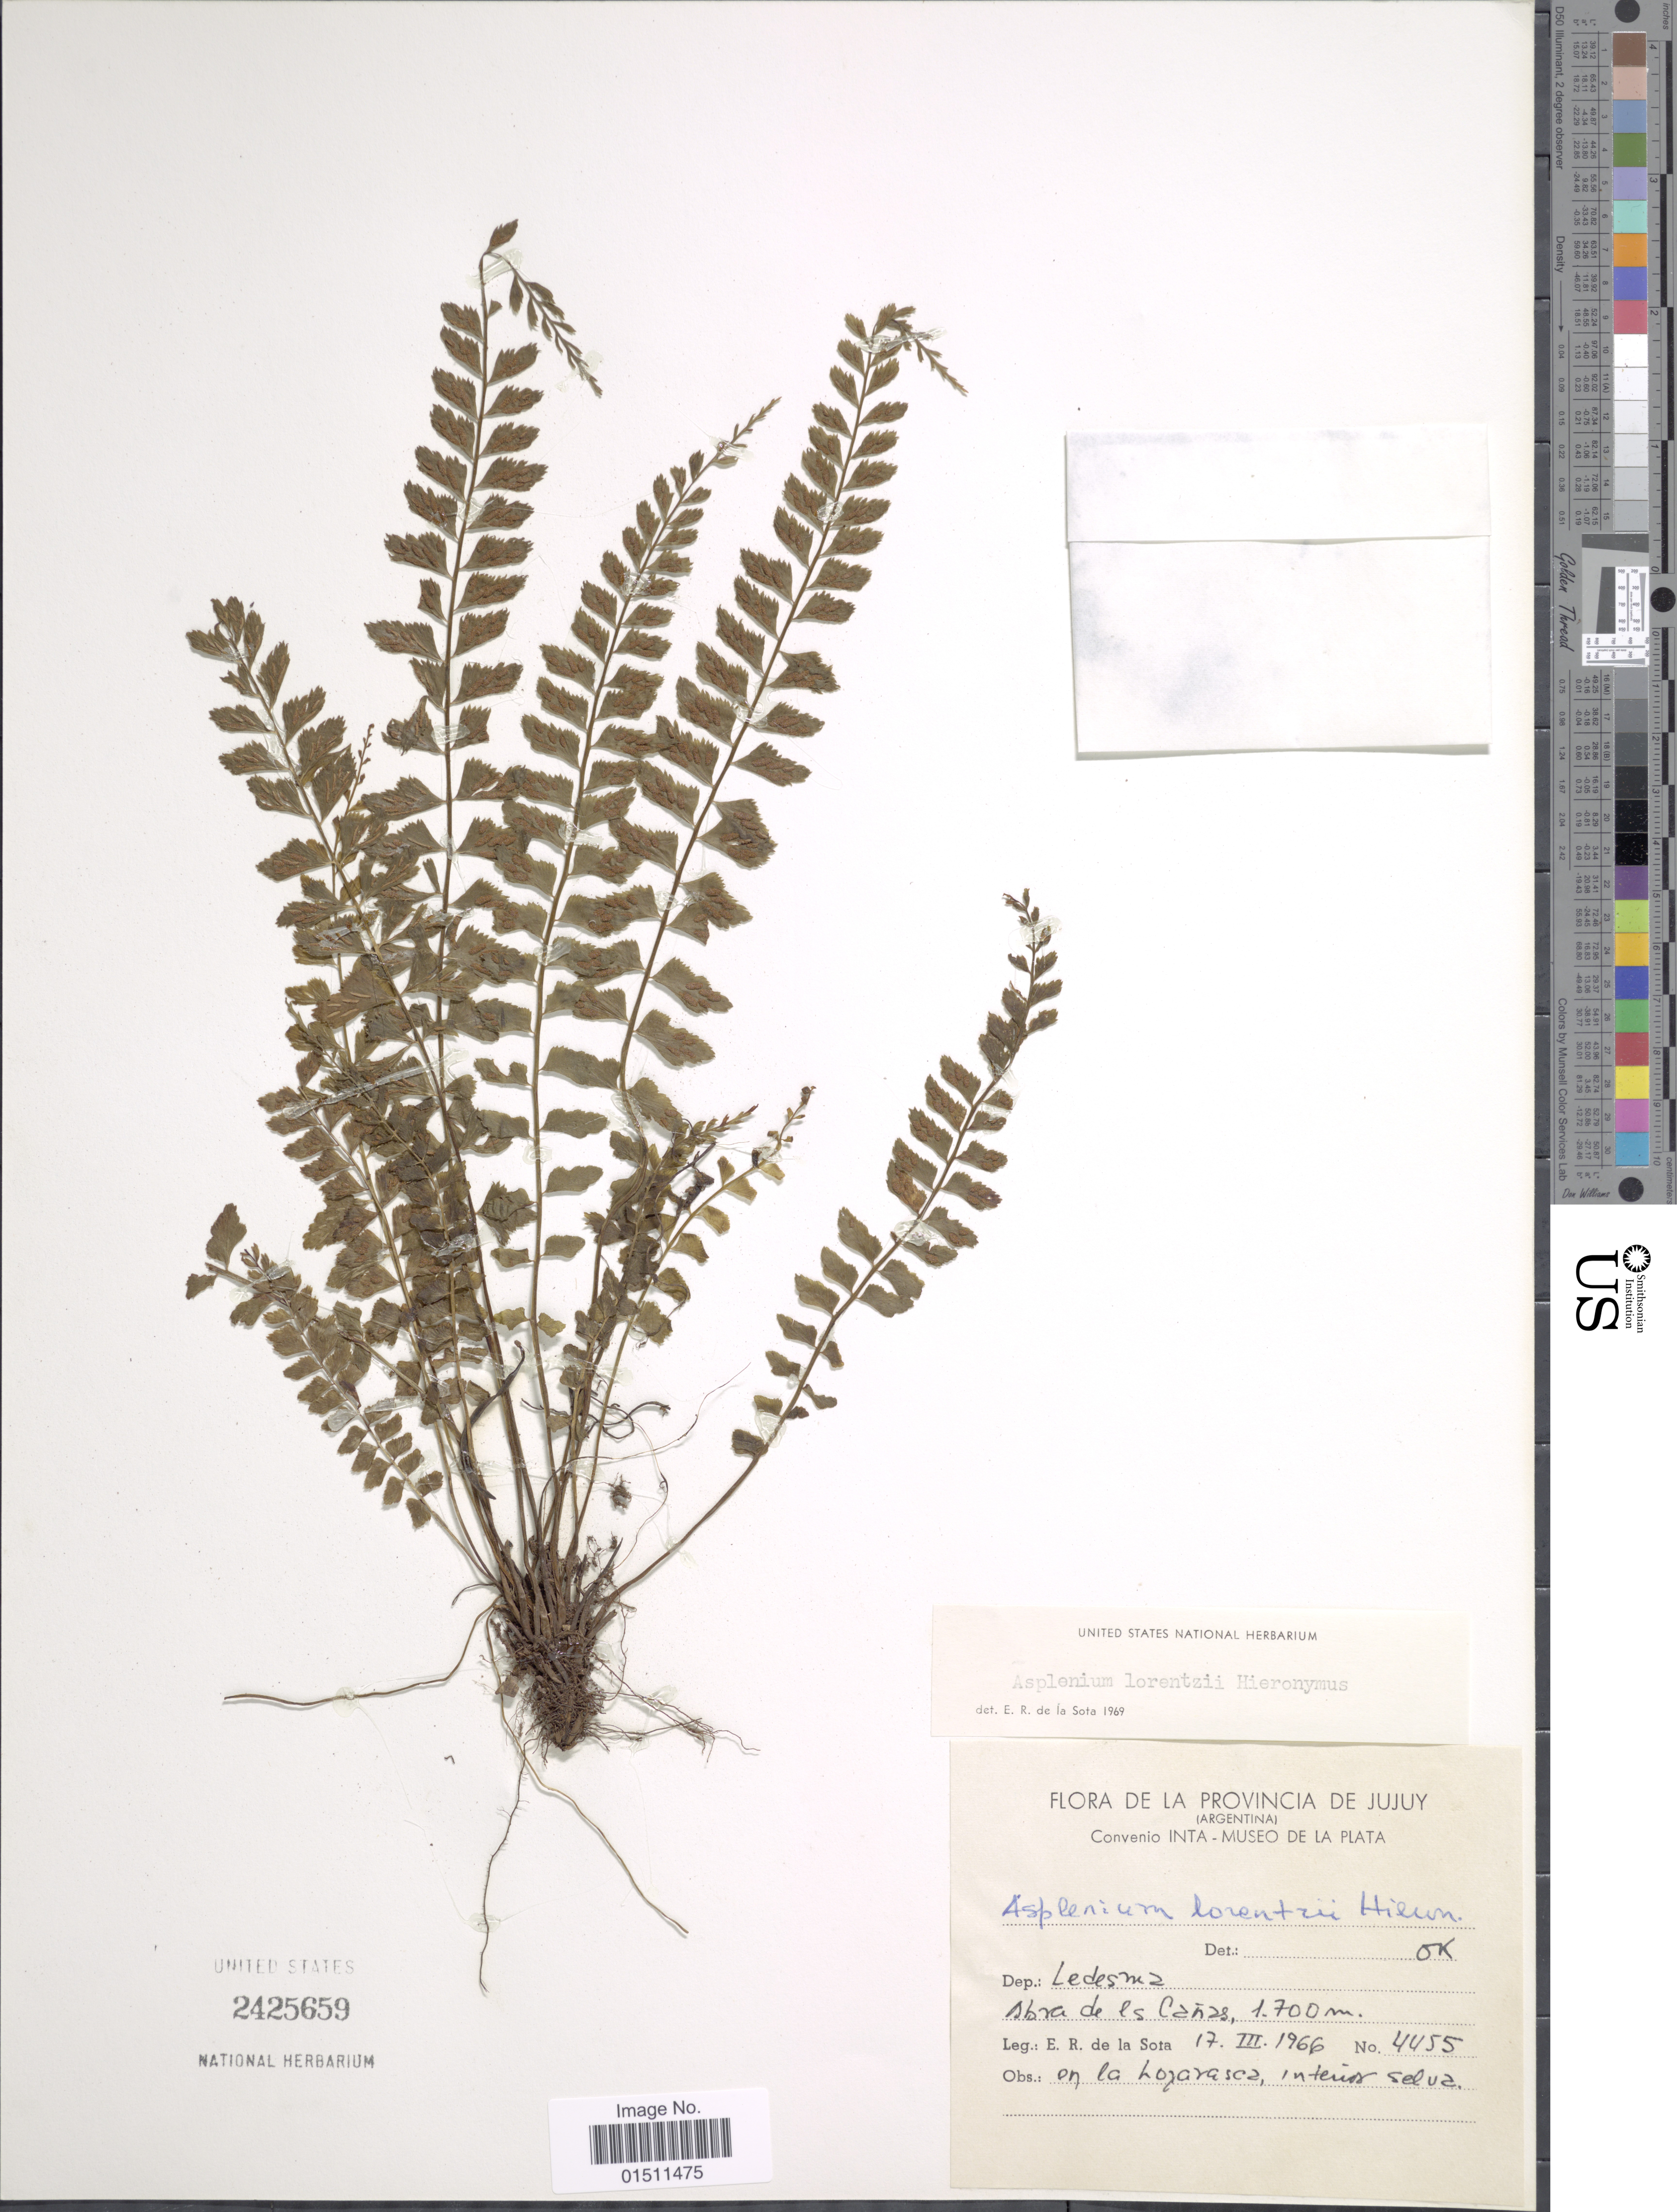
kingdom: Plantae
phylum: Tracheophyta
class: Polypodiopsida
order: Polypodiales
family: Aspleniaceae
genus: Asplenium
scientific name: Asplenium lorentzii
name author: Hieron.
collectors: E. R. de la Sota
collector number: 4455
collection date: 1966-03-17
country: Argentina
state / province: Jujuy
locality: La Provincia de Jujuy, Dep. Ledesniz, Abra de ls Canes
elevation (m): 1700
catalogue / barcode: US 2425659